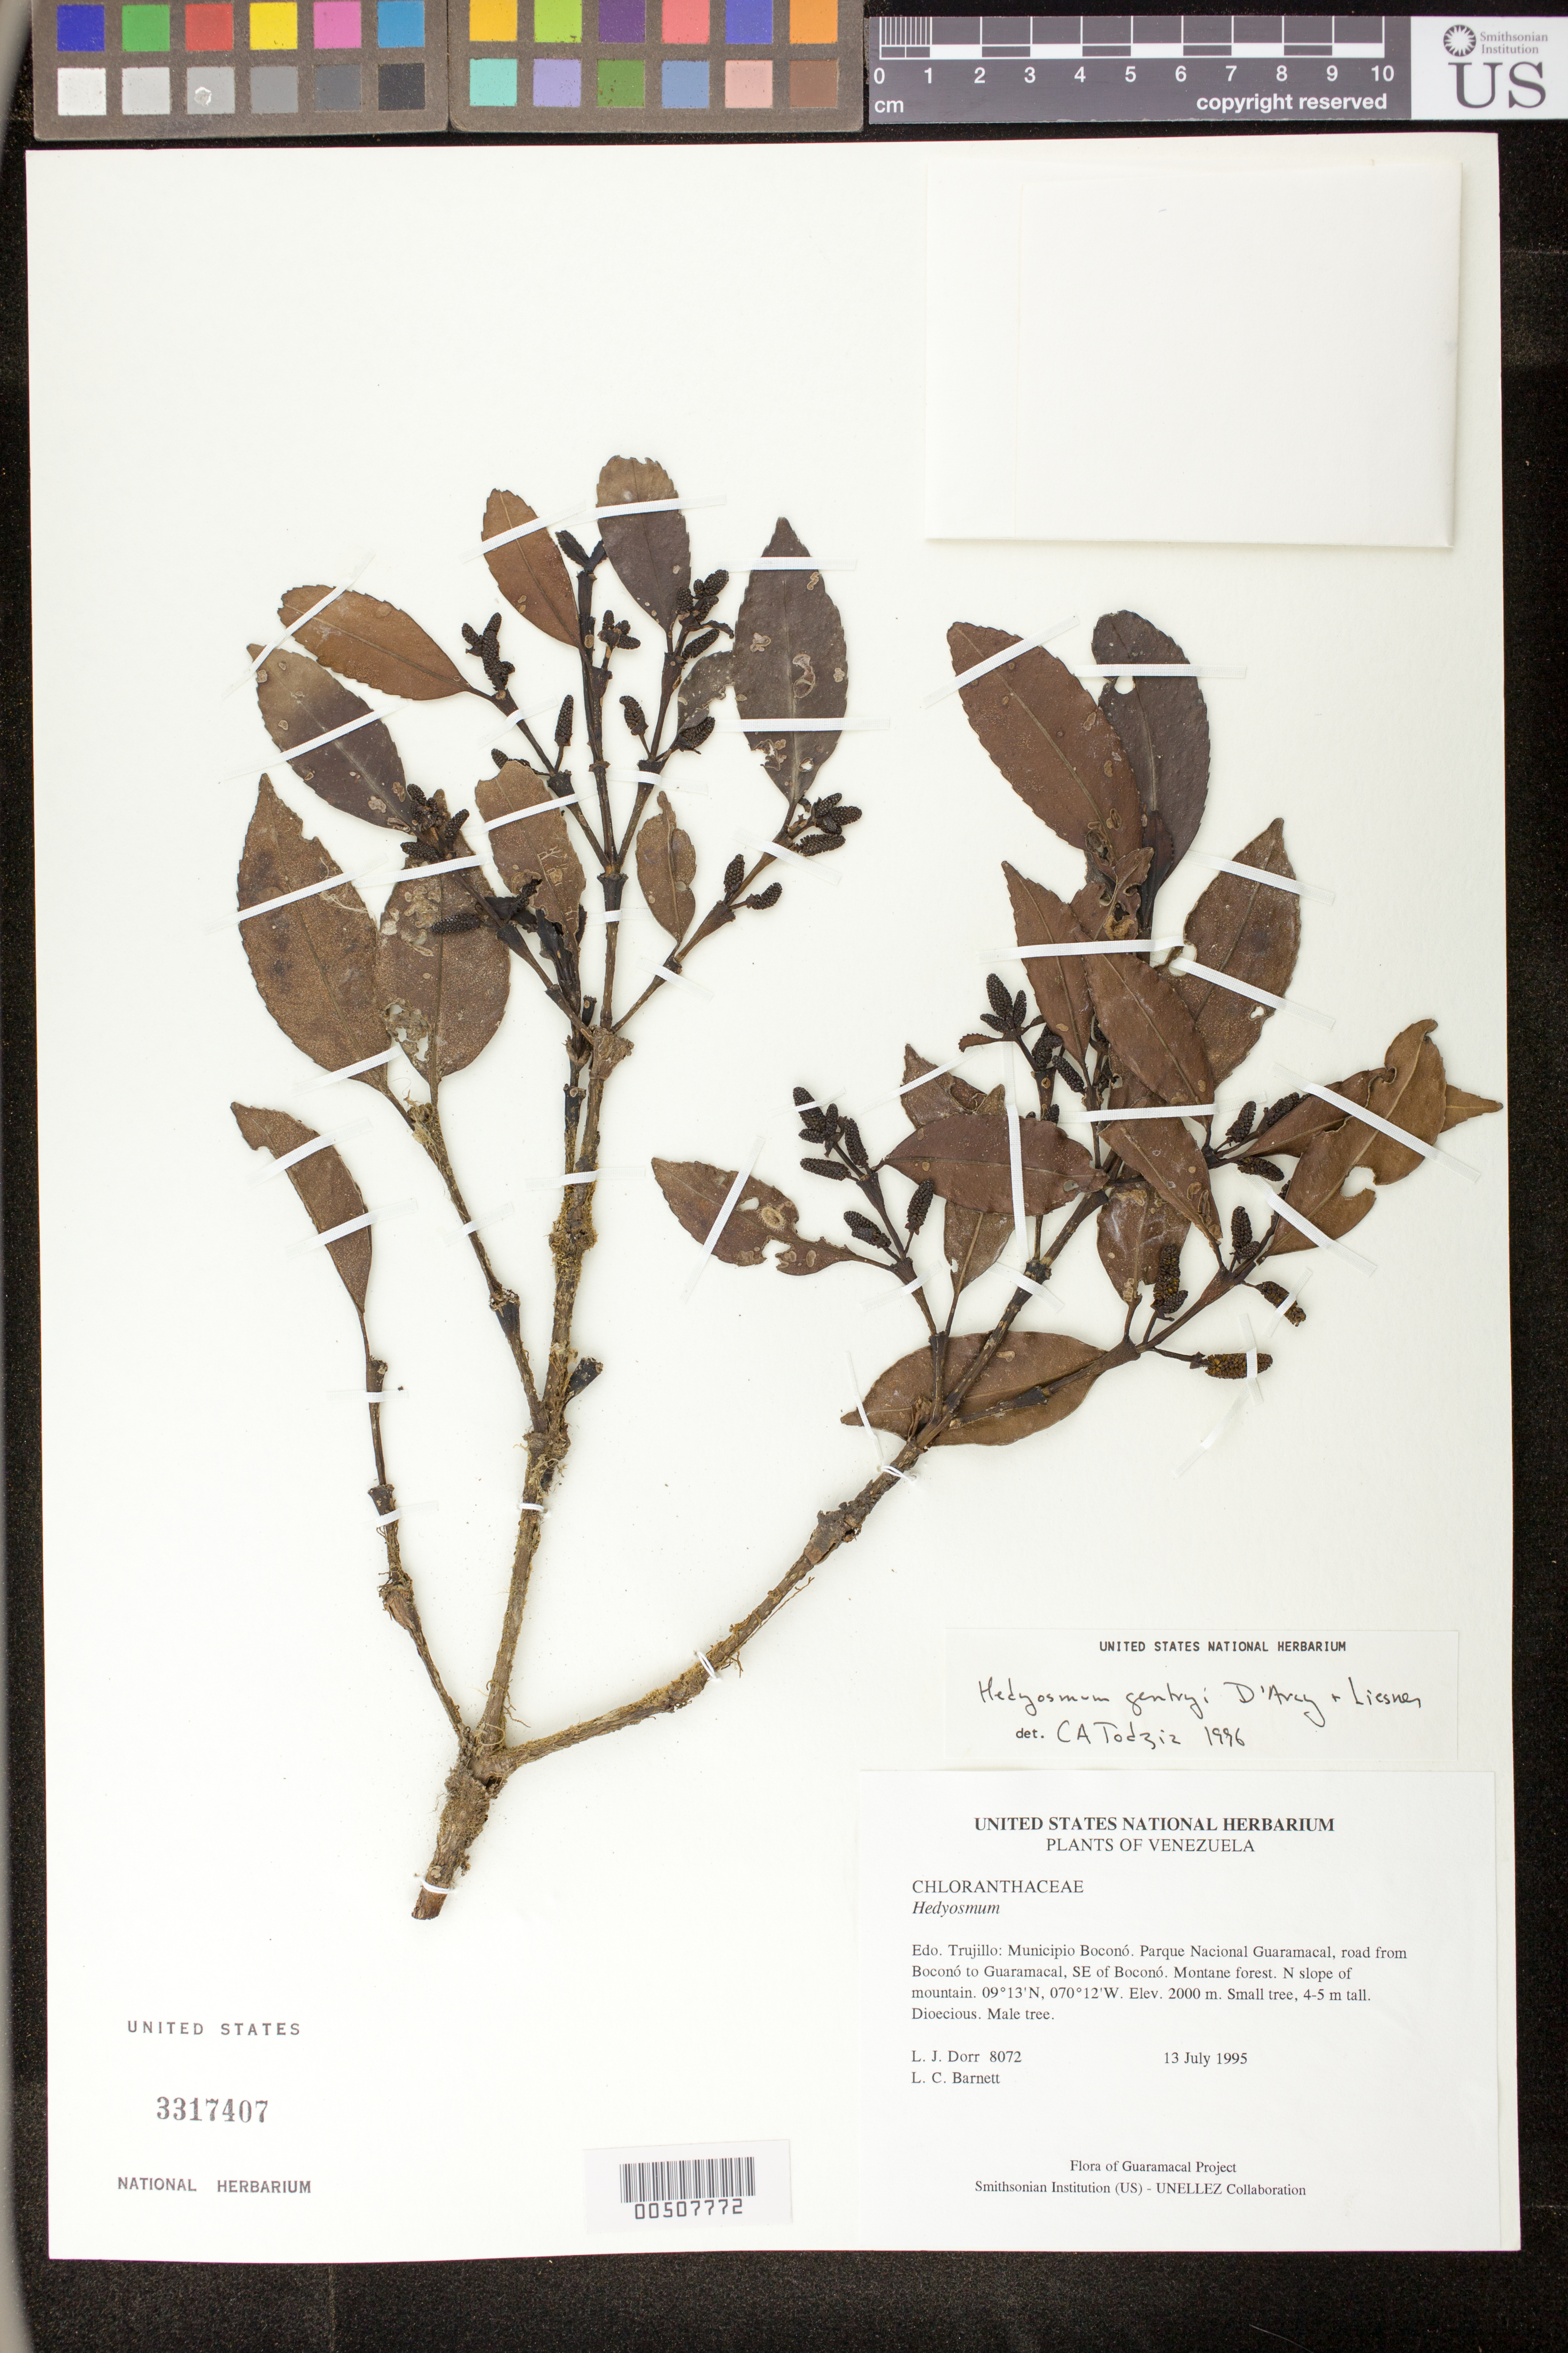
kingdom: Plantae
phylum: Tracheophyta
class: Magnoliopsida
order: Chloranthales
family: Chloranthaceae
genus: Hedyosmum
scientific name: Hedyosmum gentryi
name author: D'Arcy & Liesner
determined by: Todzia, C. A., (TEX), University of Texas Austin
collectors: L. J. Dorr & L. C. Barnett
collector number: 8072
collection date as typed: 13 Jul 1995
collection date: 1995-07-13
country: Venezuela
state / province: Trujillo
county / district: Boconó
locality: Parque Nacional Guaramacal, road from Boconó to Guaramacal, SE of Boconó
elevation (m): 2000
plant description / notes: PORT, TEX, US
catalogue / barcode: US 3317407